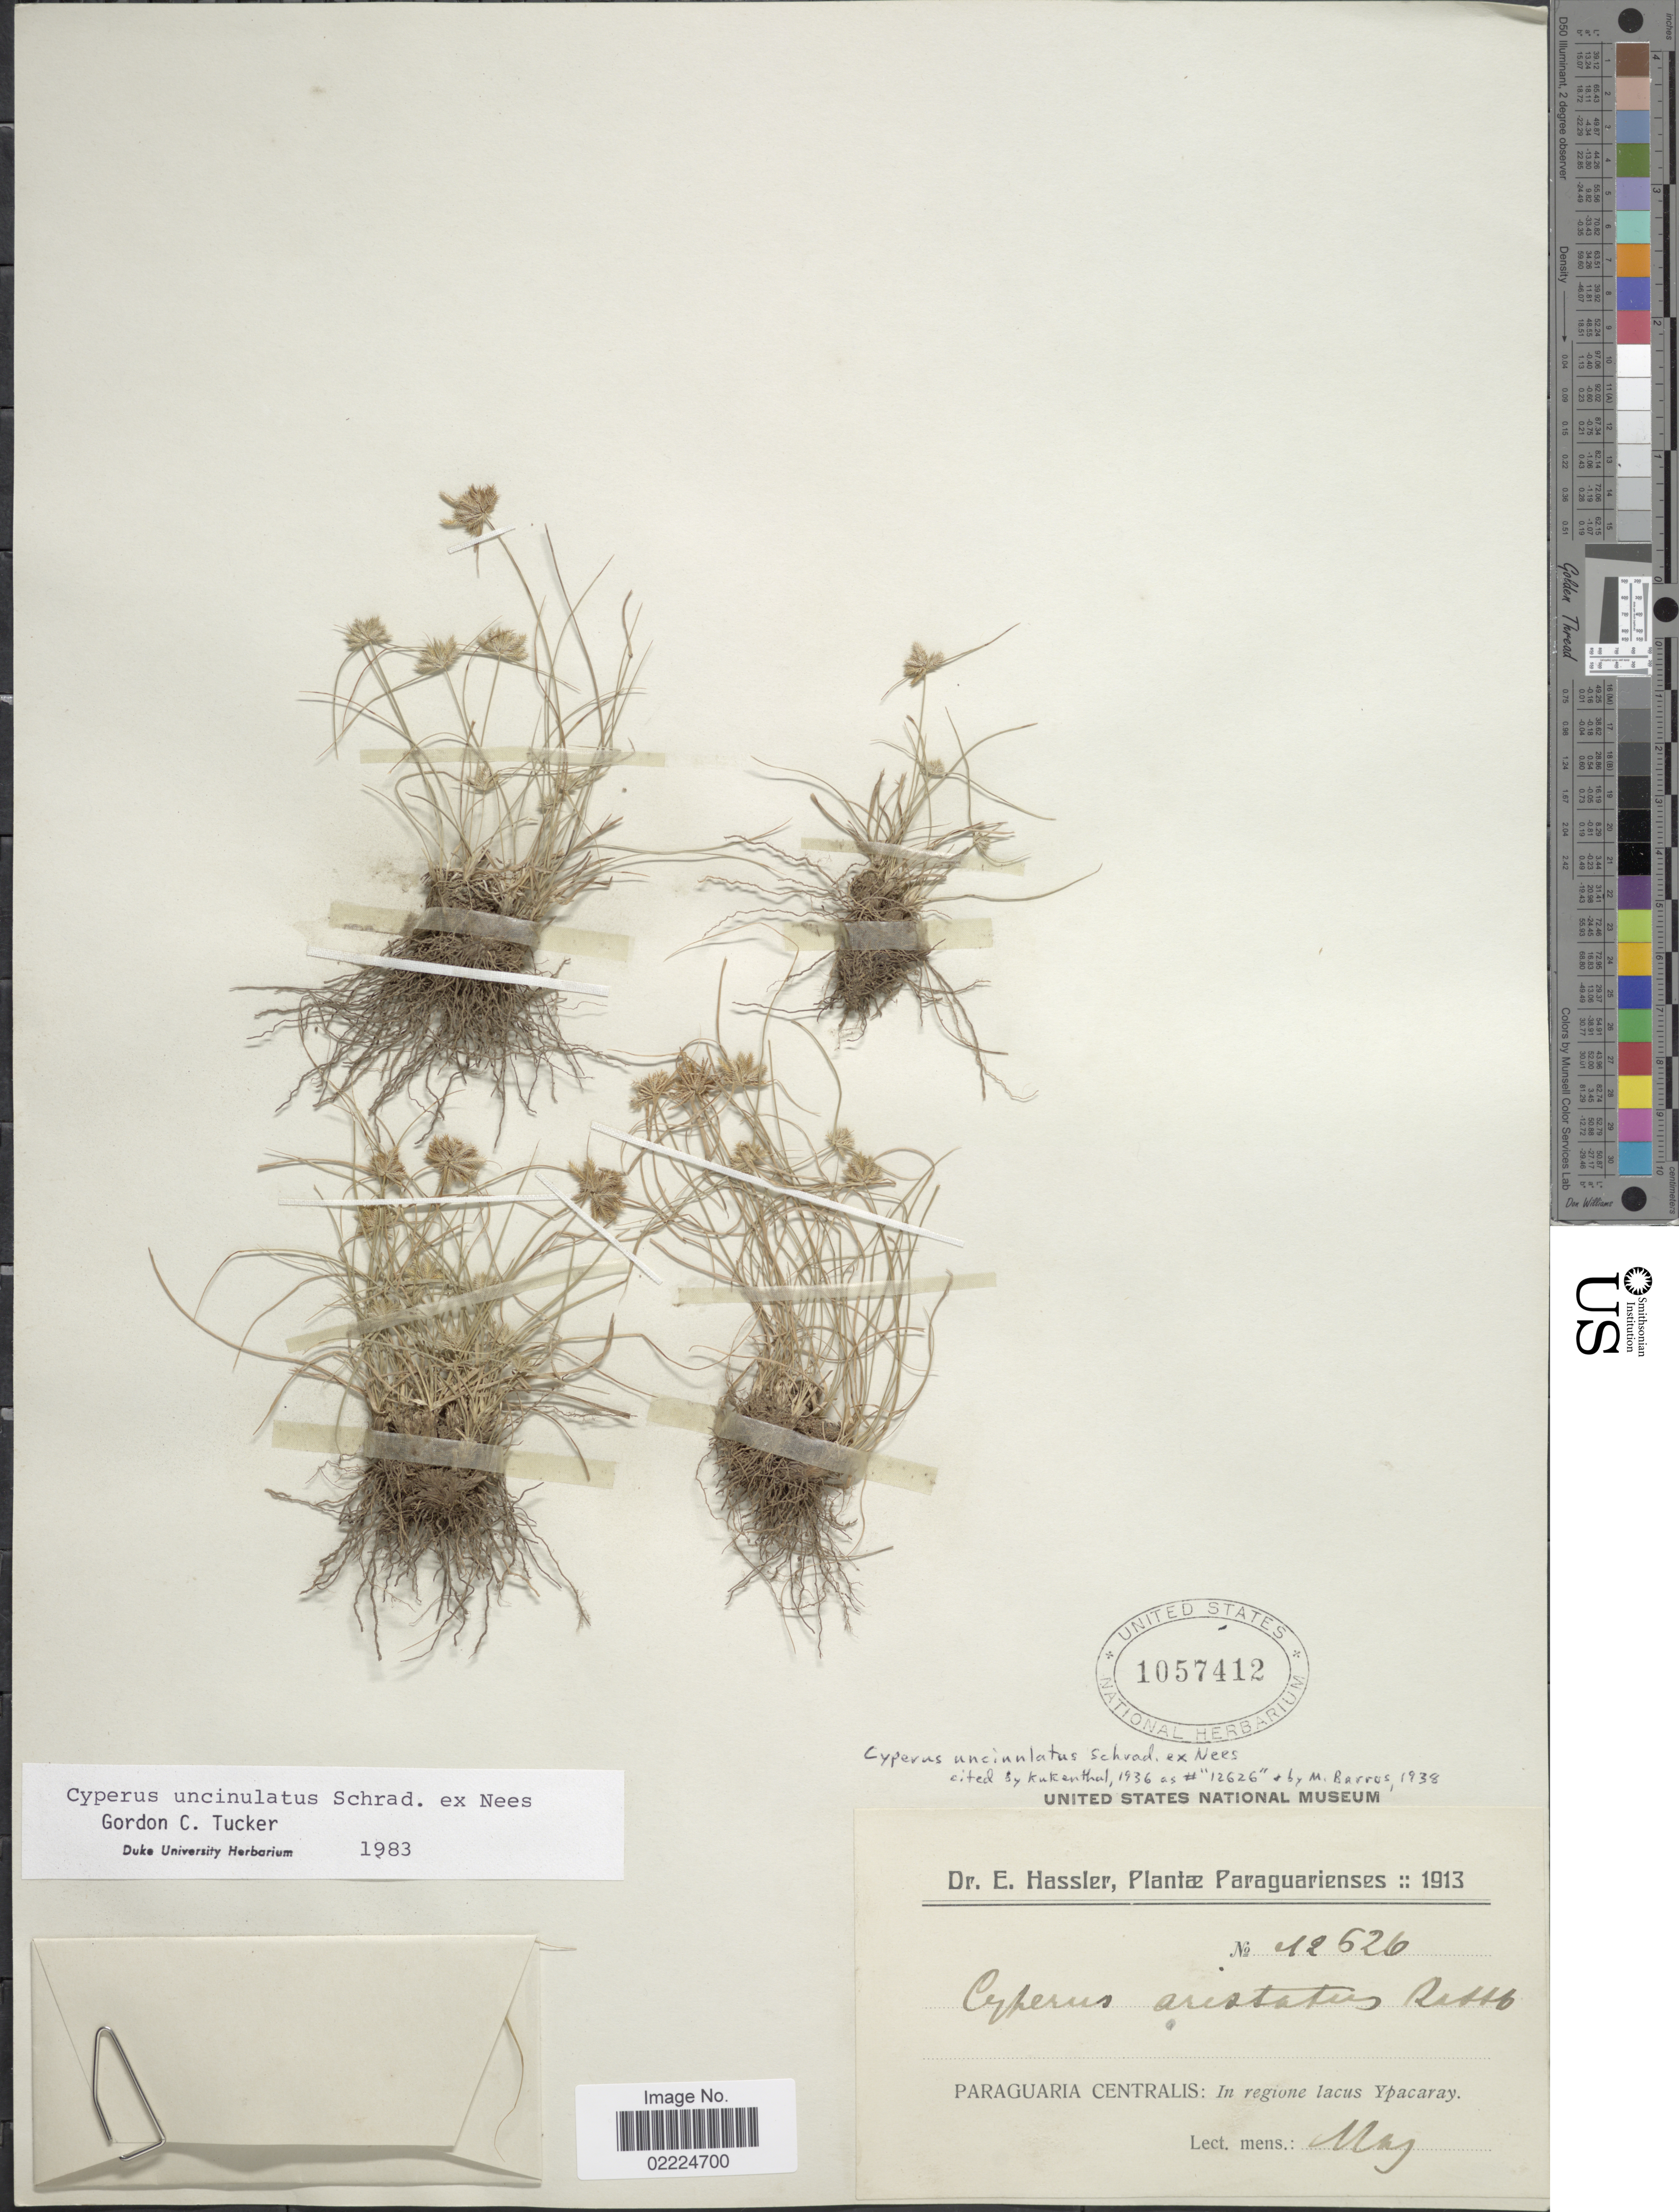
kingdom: Plantae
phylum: Tracheophyta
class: Liliopsida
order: Poales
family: Cyperaceae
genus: Cyperus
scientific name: Cyperus uncinulatus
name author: Schrad. ex Nees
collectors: E. Hassler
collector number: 12626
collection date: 1913-05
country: Paraguay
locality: Paraguaria Centralis: In regione lacus Ypacaray.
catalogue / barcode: US 1057412